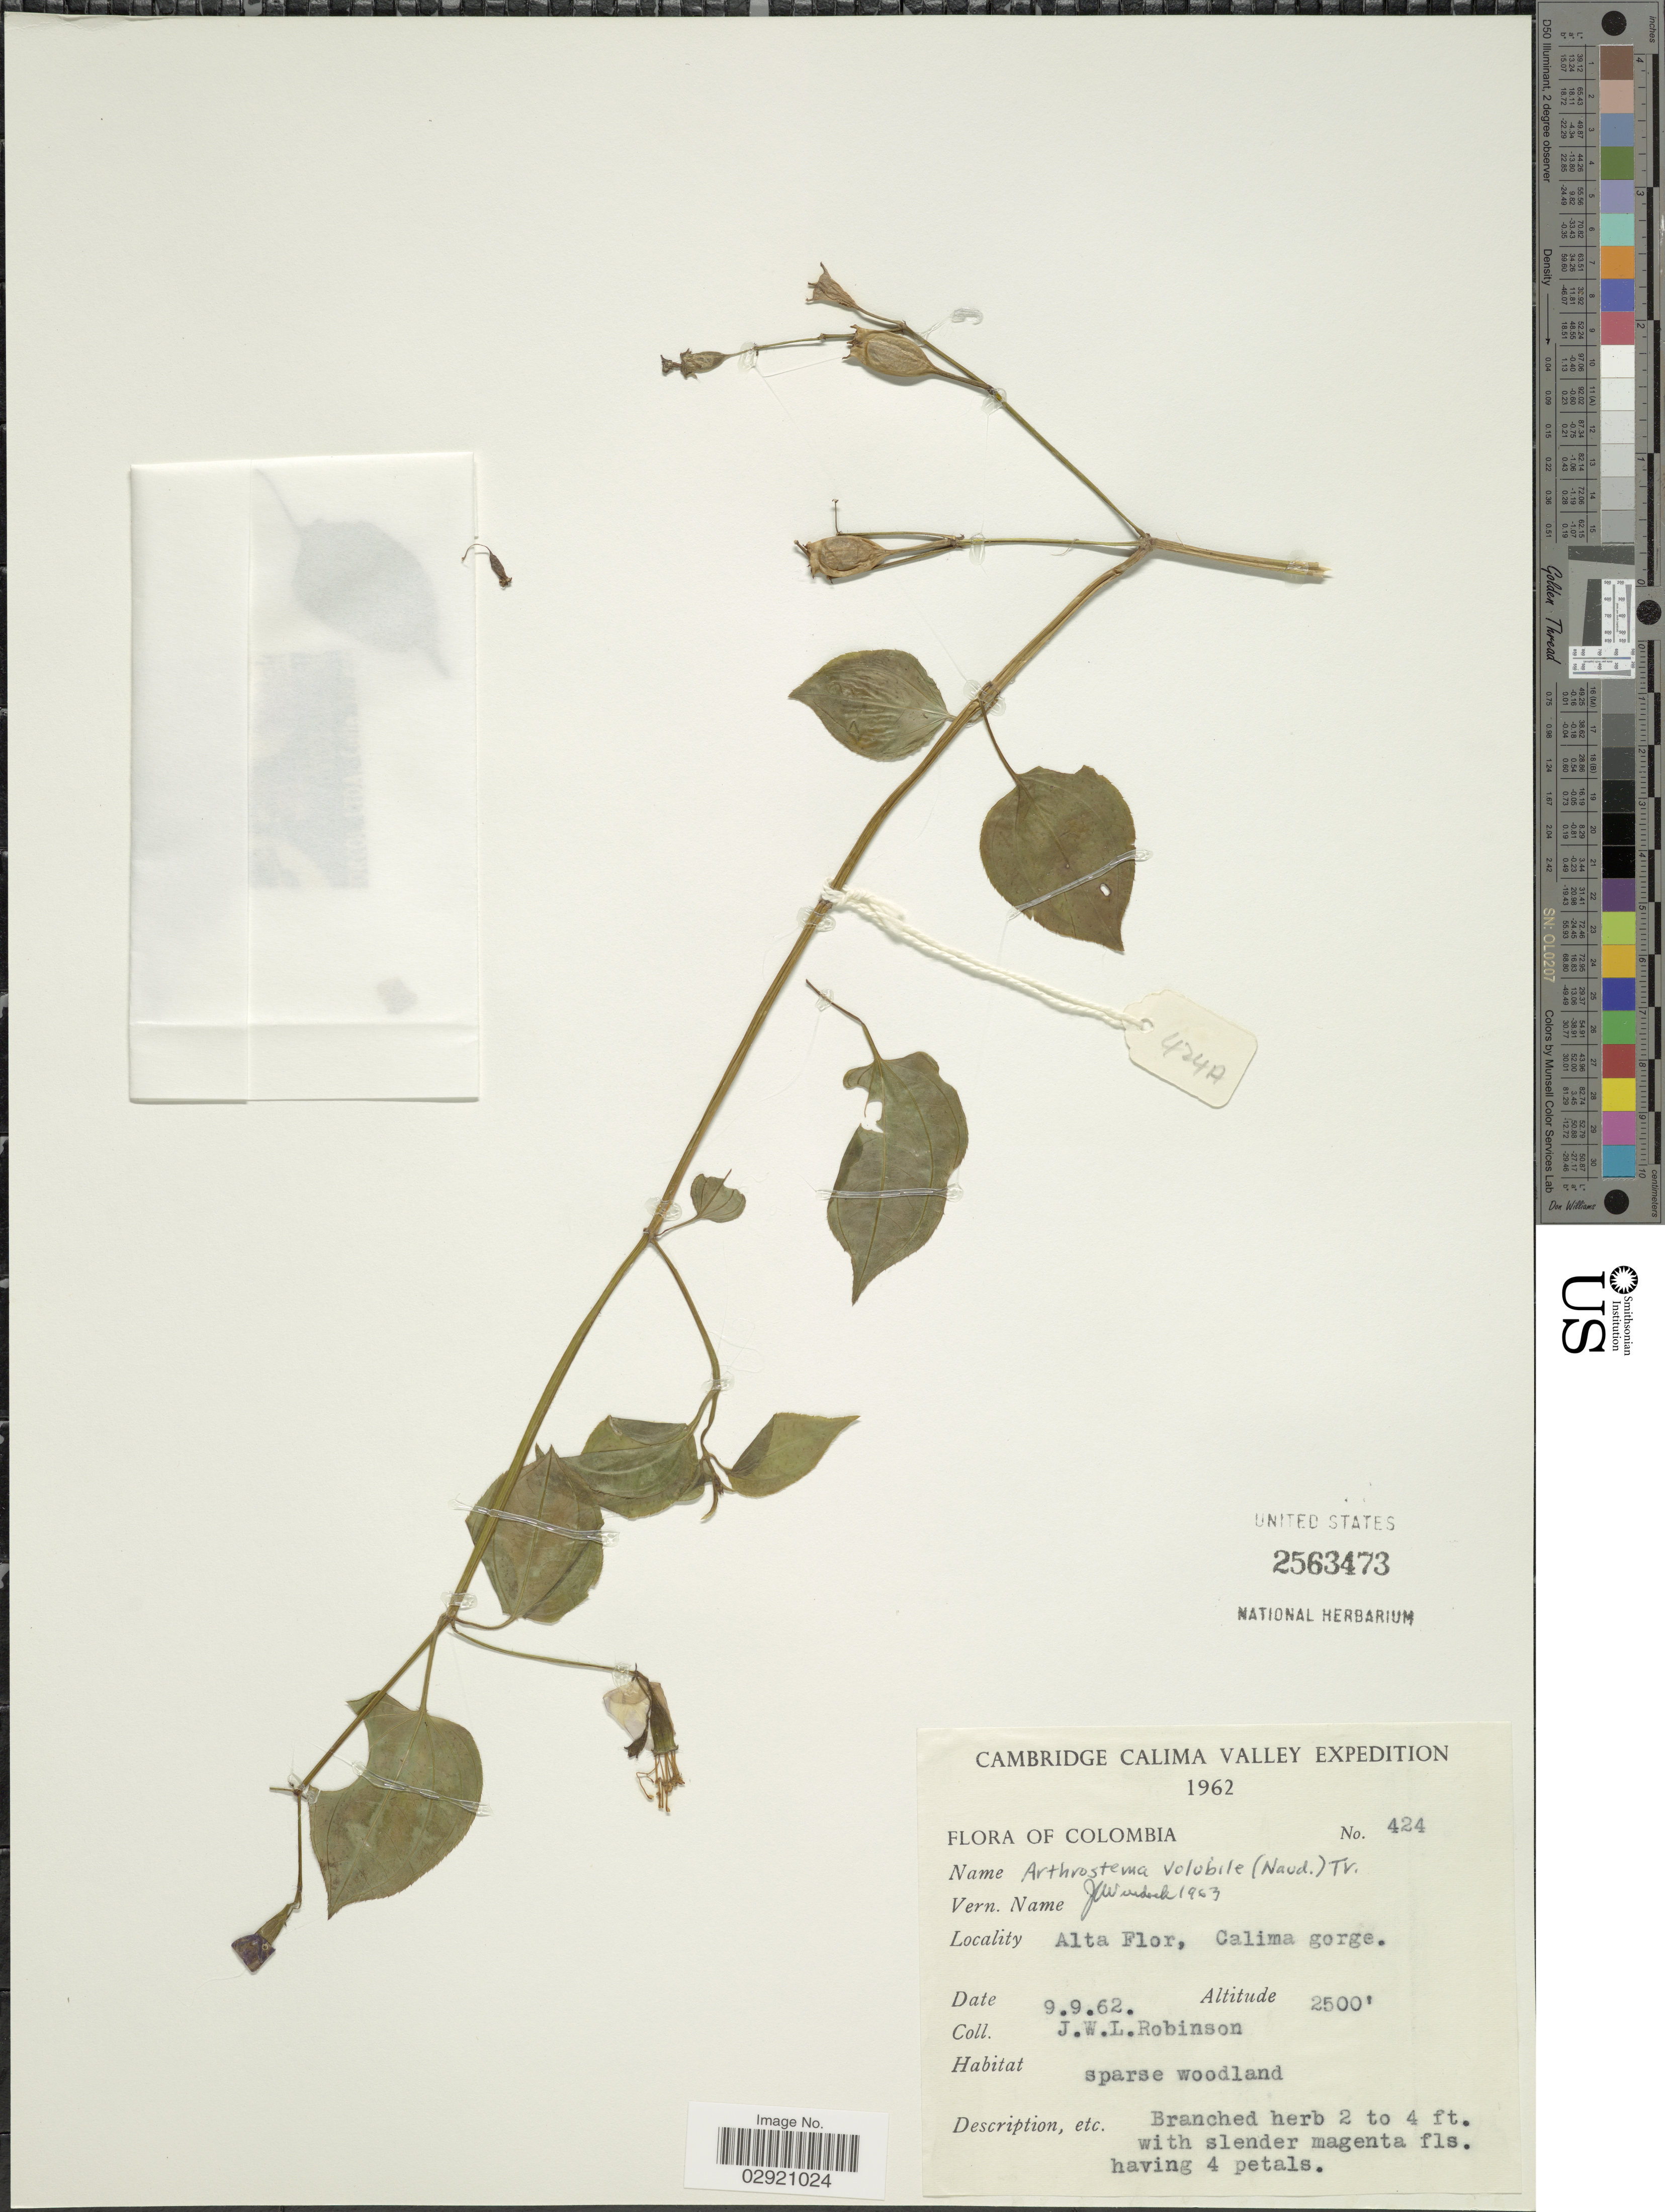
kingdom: Plantae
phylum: Tracheophyta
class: Magnoliopsida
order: Myrtales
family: Melastomataceae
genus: Arthrostemma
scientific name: Arthrostemma ciliatum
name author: Pav. ex D. Don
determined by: Strong, Mark T., (BOT), Smithsonian Institution - National Museum of Natural History (UNITED STATES)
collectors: J. W. Robinson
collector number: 424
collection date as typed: Transcribed d/m/y: 9/9/62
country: Colombia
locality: Calima Valley. Alta Flor, Calima gorge.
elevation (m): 762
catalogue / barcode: US 2563473